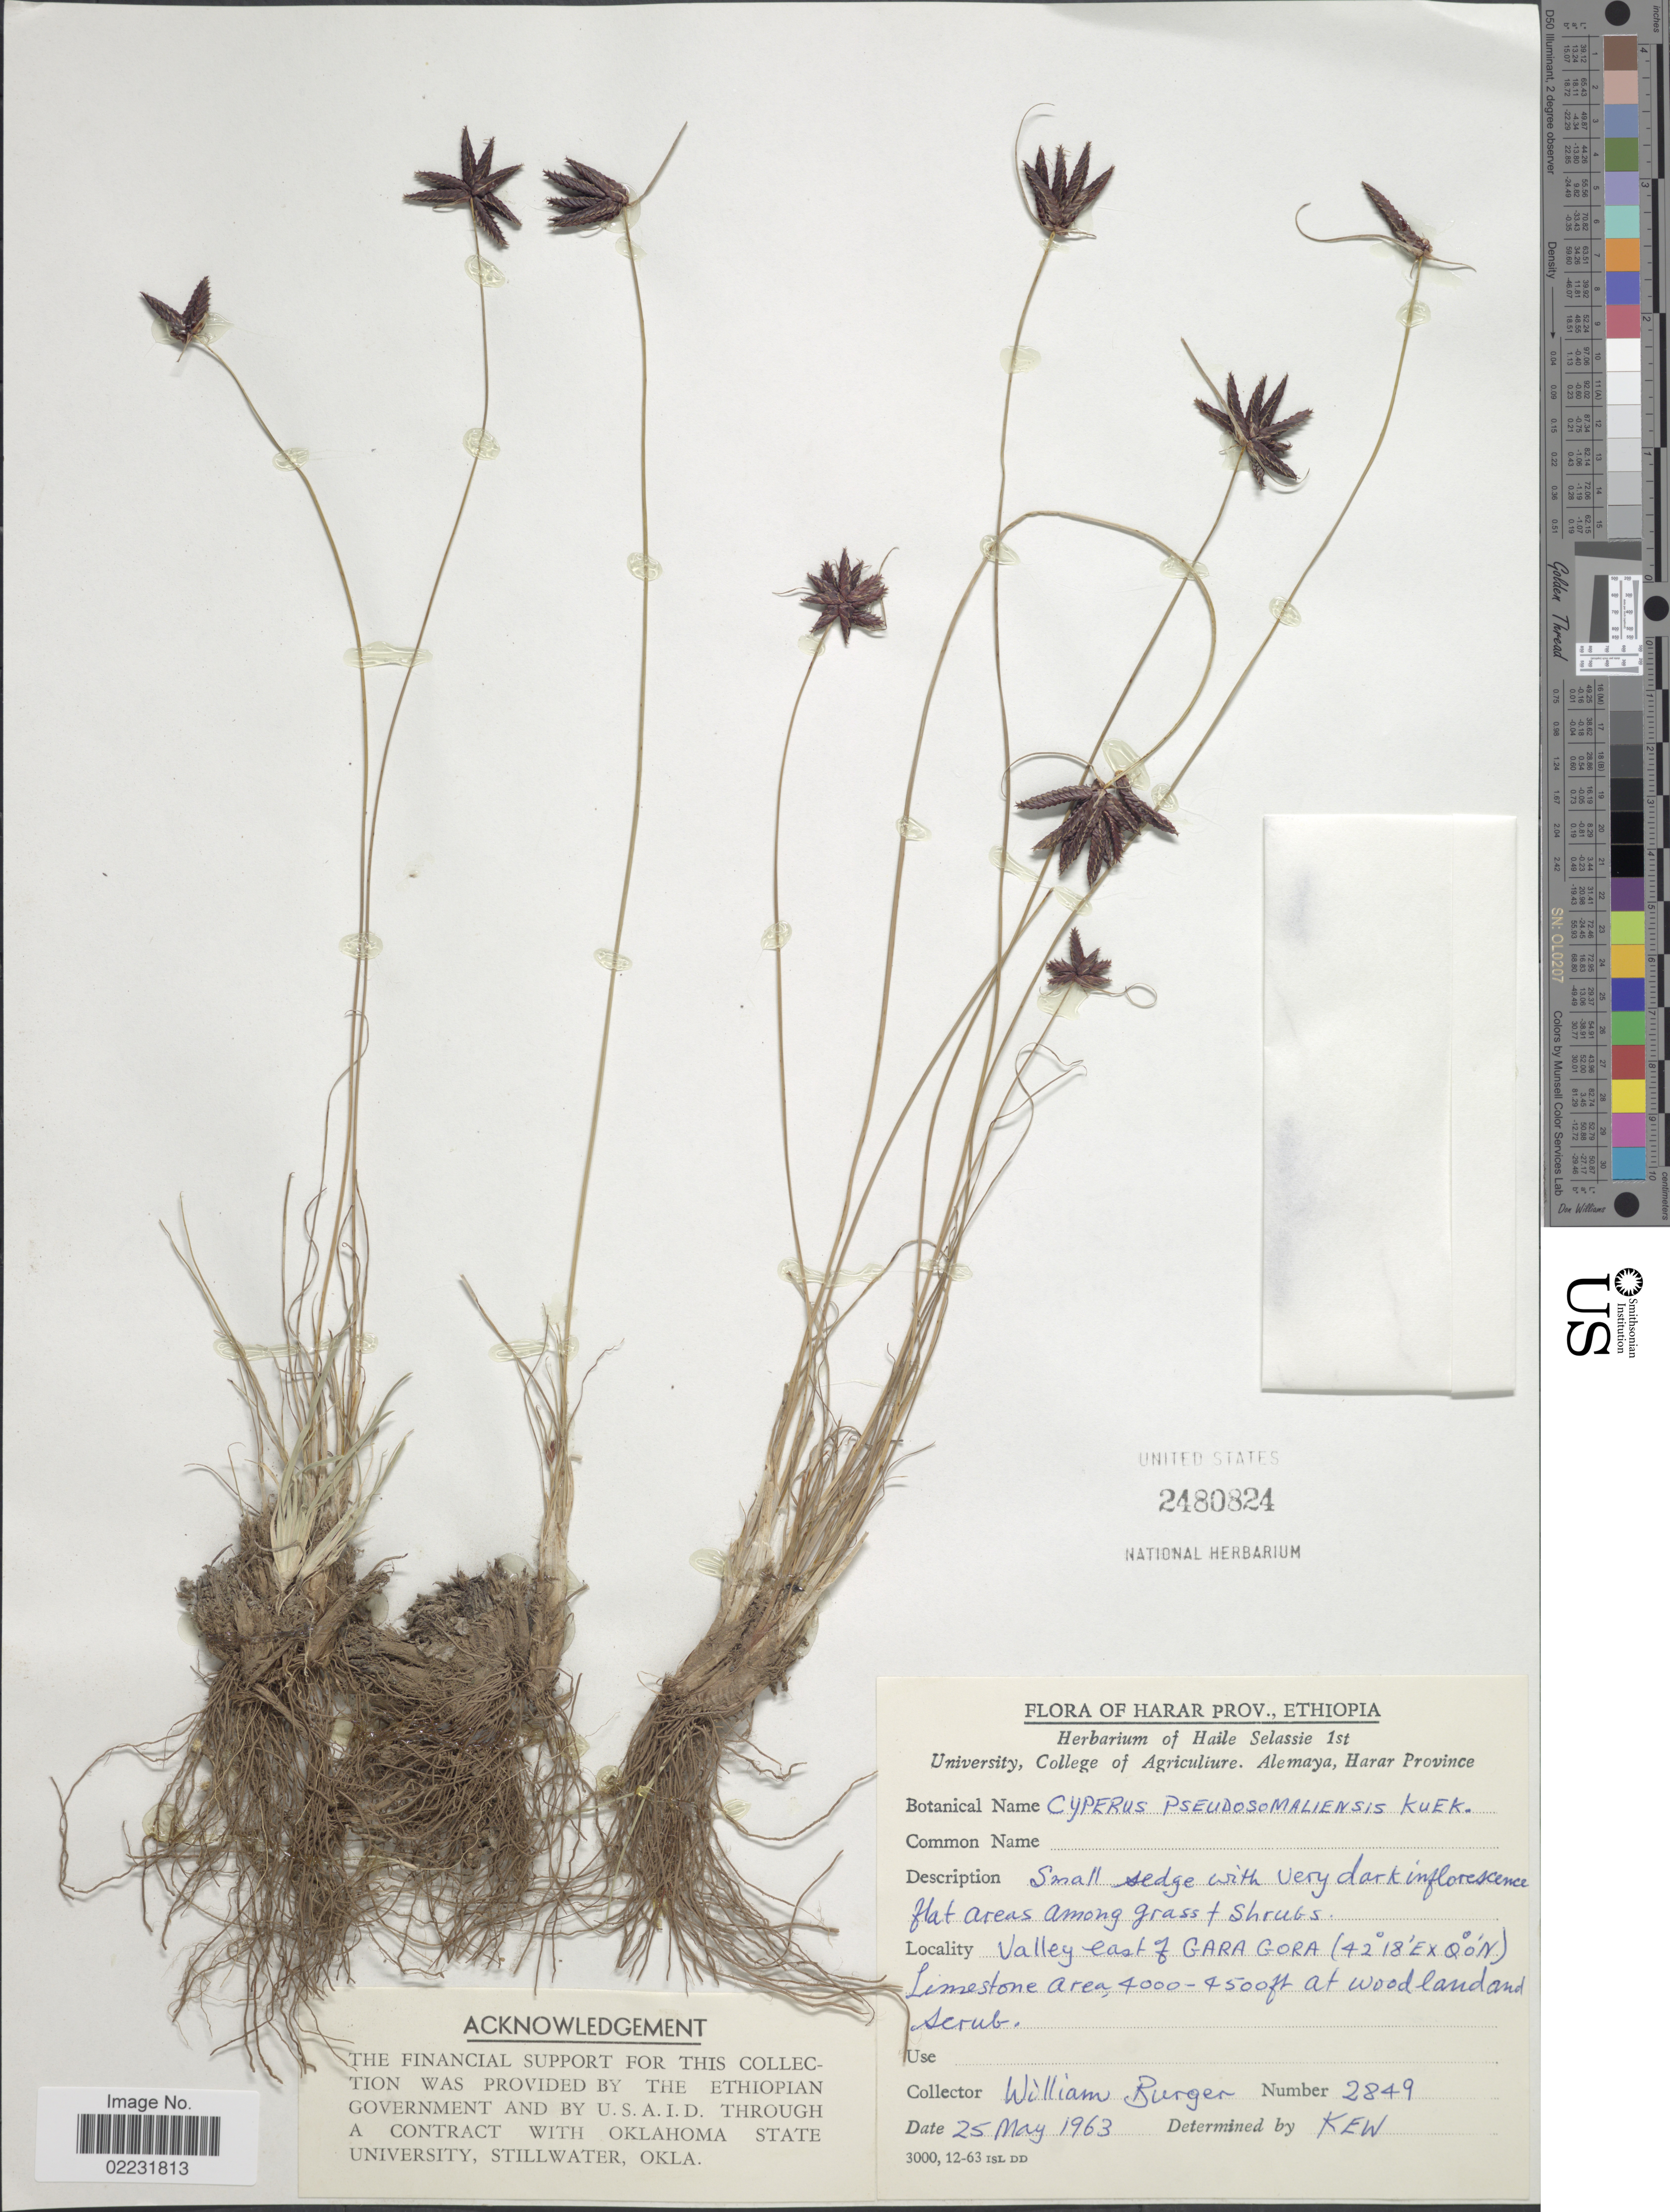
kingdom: Plantae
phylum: Tracheophyta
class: Liliopsida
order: Poales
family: Cyperaceae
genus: Cyperus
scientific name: Cyperus pseudosomaliensis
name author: Kük.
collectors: W. Burger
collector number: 2849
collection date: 1963-05-25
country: Ethiopia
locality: Hara Prov. Ethiopia, Valley east of Gara Gora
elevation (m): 1219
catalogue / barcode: US 2480824